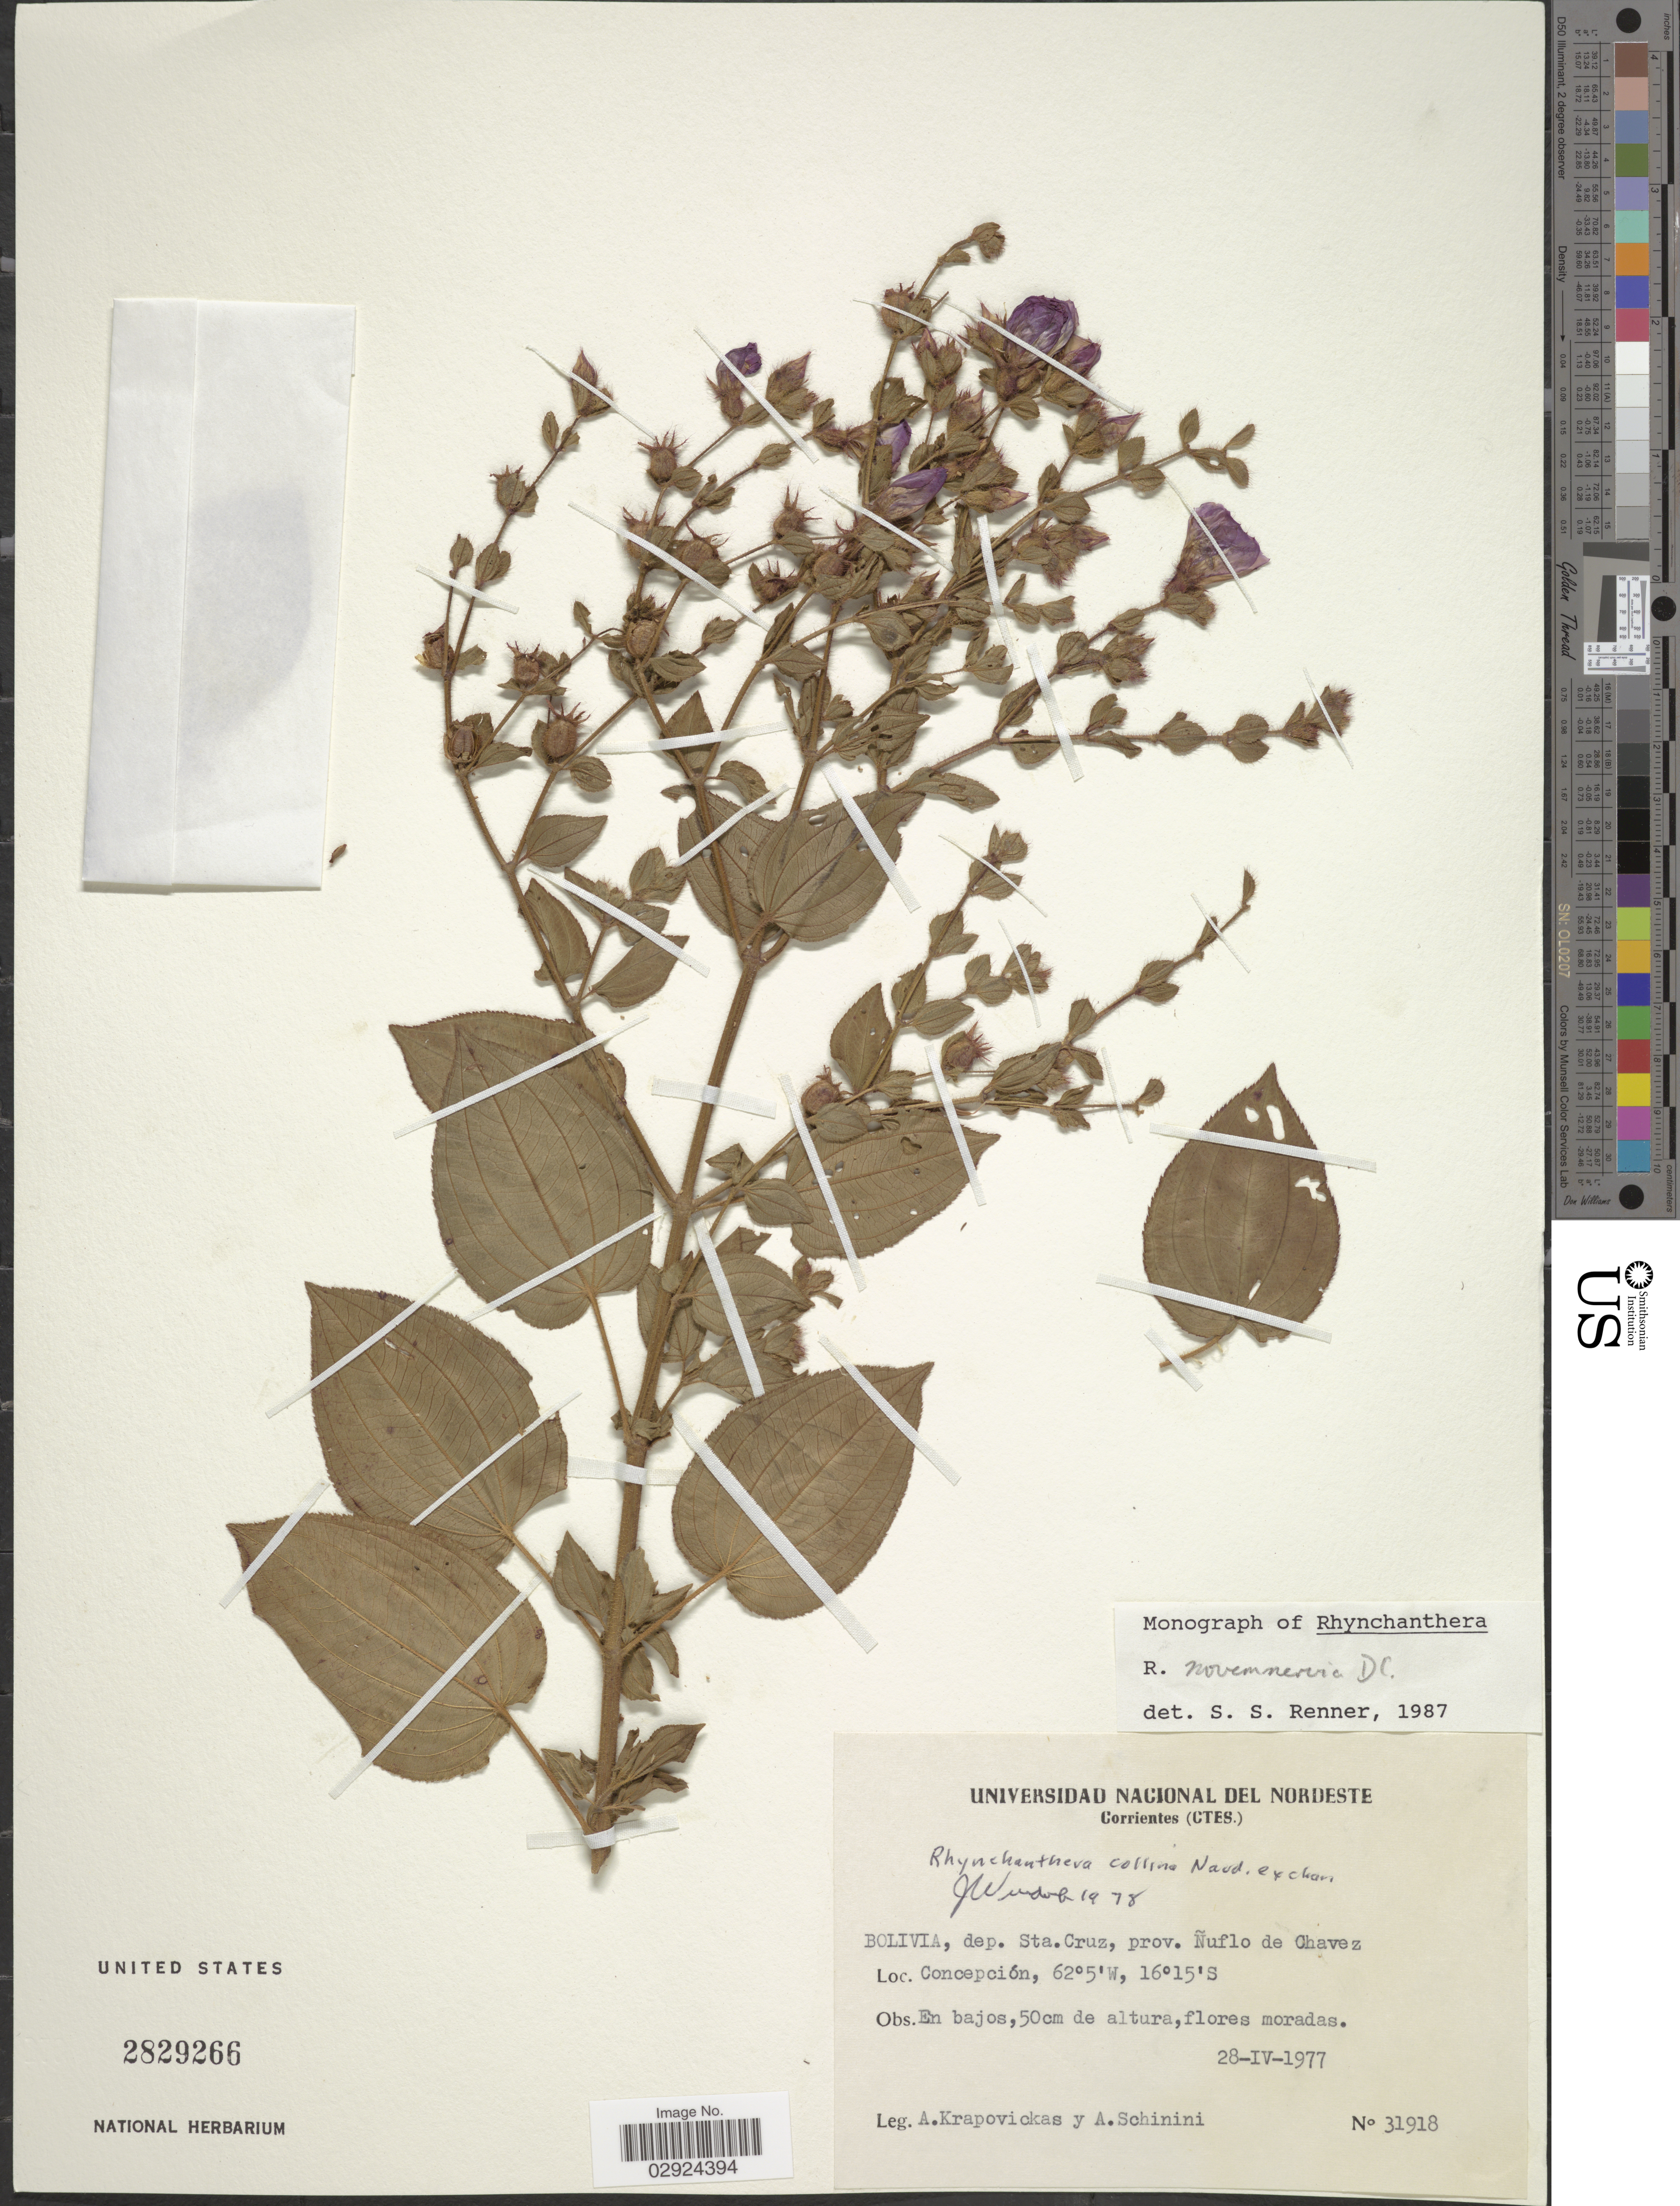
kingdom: Plantae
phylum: Tracheophyta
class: Magnoliopsida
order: Myrtales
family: Melastomataceae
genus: Rhynchanthera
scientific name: Rhynchanthera novemnervia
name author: DC.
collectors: A. Krapovickas & A. Schinini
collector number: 31918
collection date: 1977-04-28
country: Bolivia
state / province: Santa Cruz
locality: Dep. Sta. Cruz, prov. Ñuflo de Chavez, Concepción.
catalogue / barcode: US 2829266